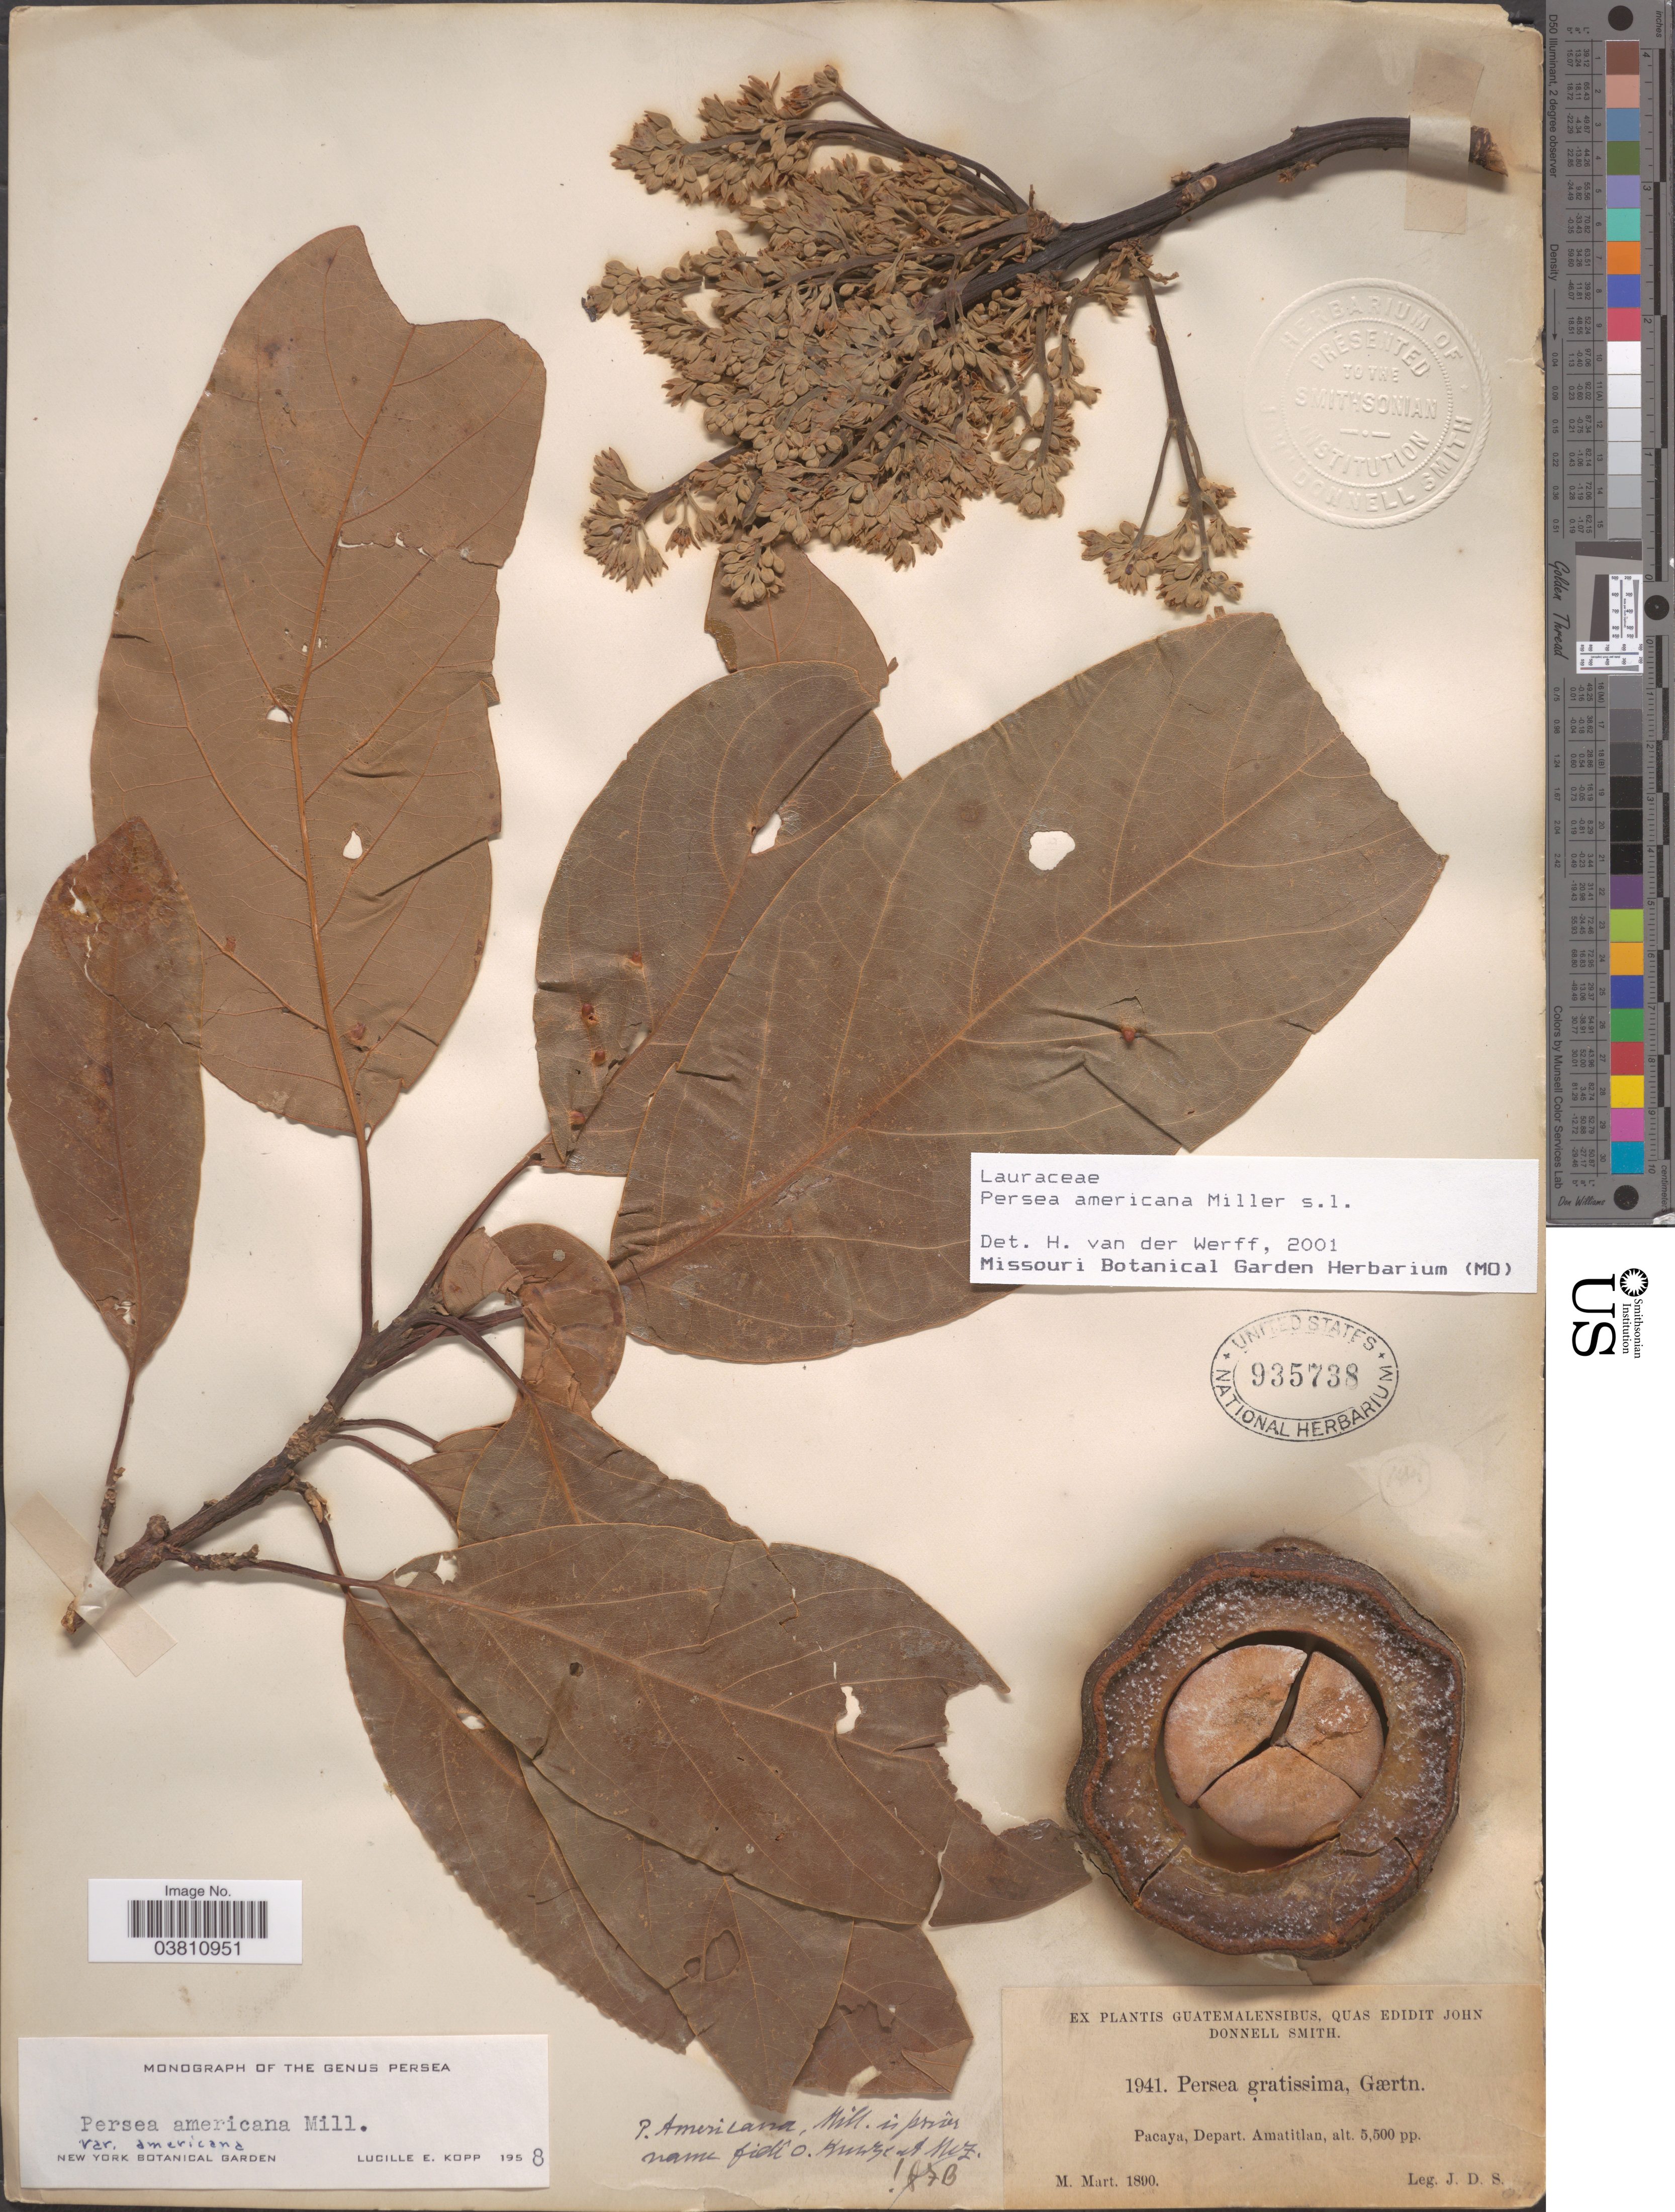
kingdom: Plantae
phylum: Tracheophyta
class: Magnoliopsida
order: Laurales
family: Lauraceae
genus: Persea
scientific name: Persea americana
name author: Mill.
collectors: J. Donnell Smith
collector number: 1941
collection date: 1890-03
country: Guatemala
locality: Pacaya, Depart. Amatitlan.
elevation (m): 1676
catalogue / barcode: US 935738